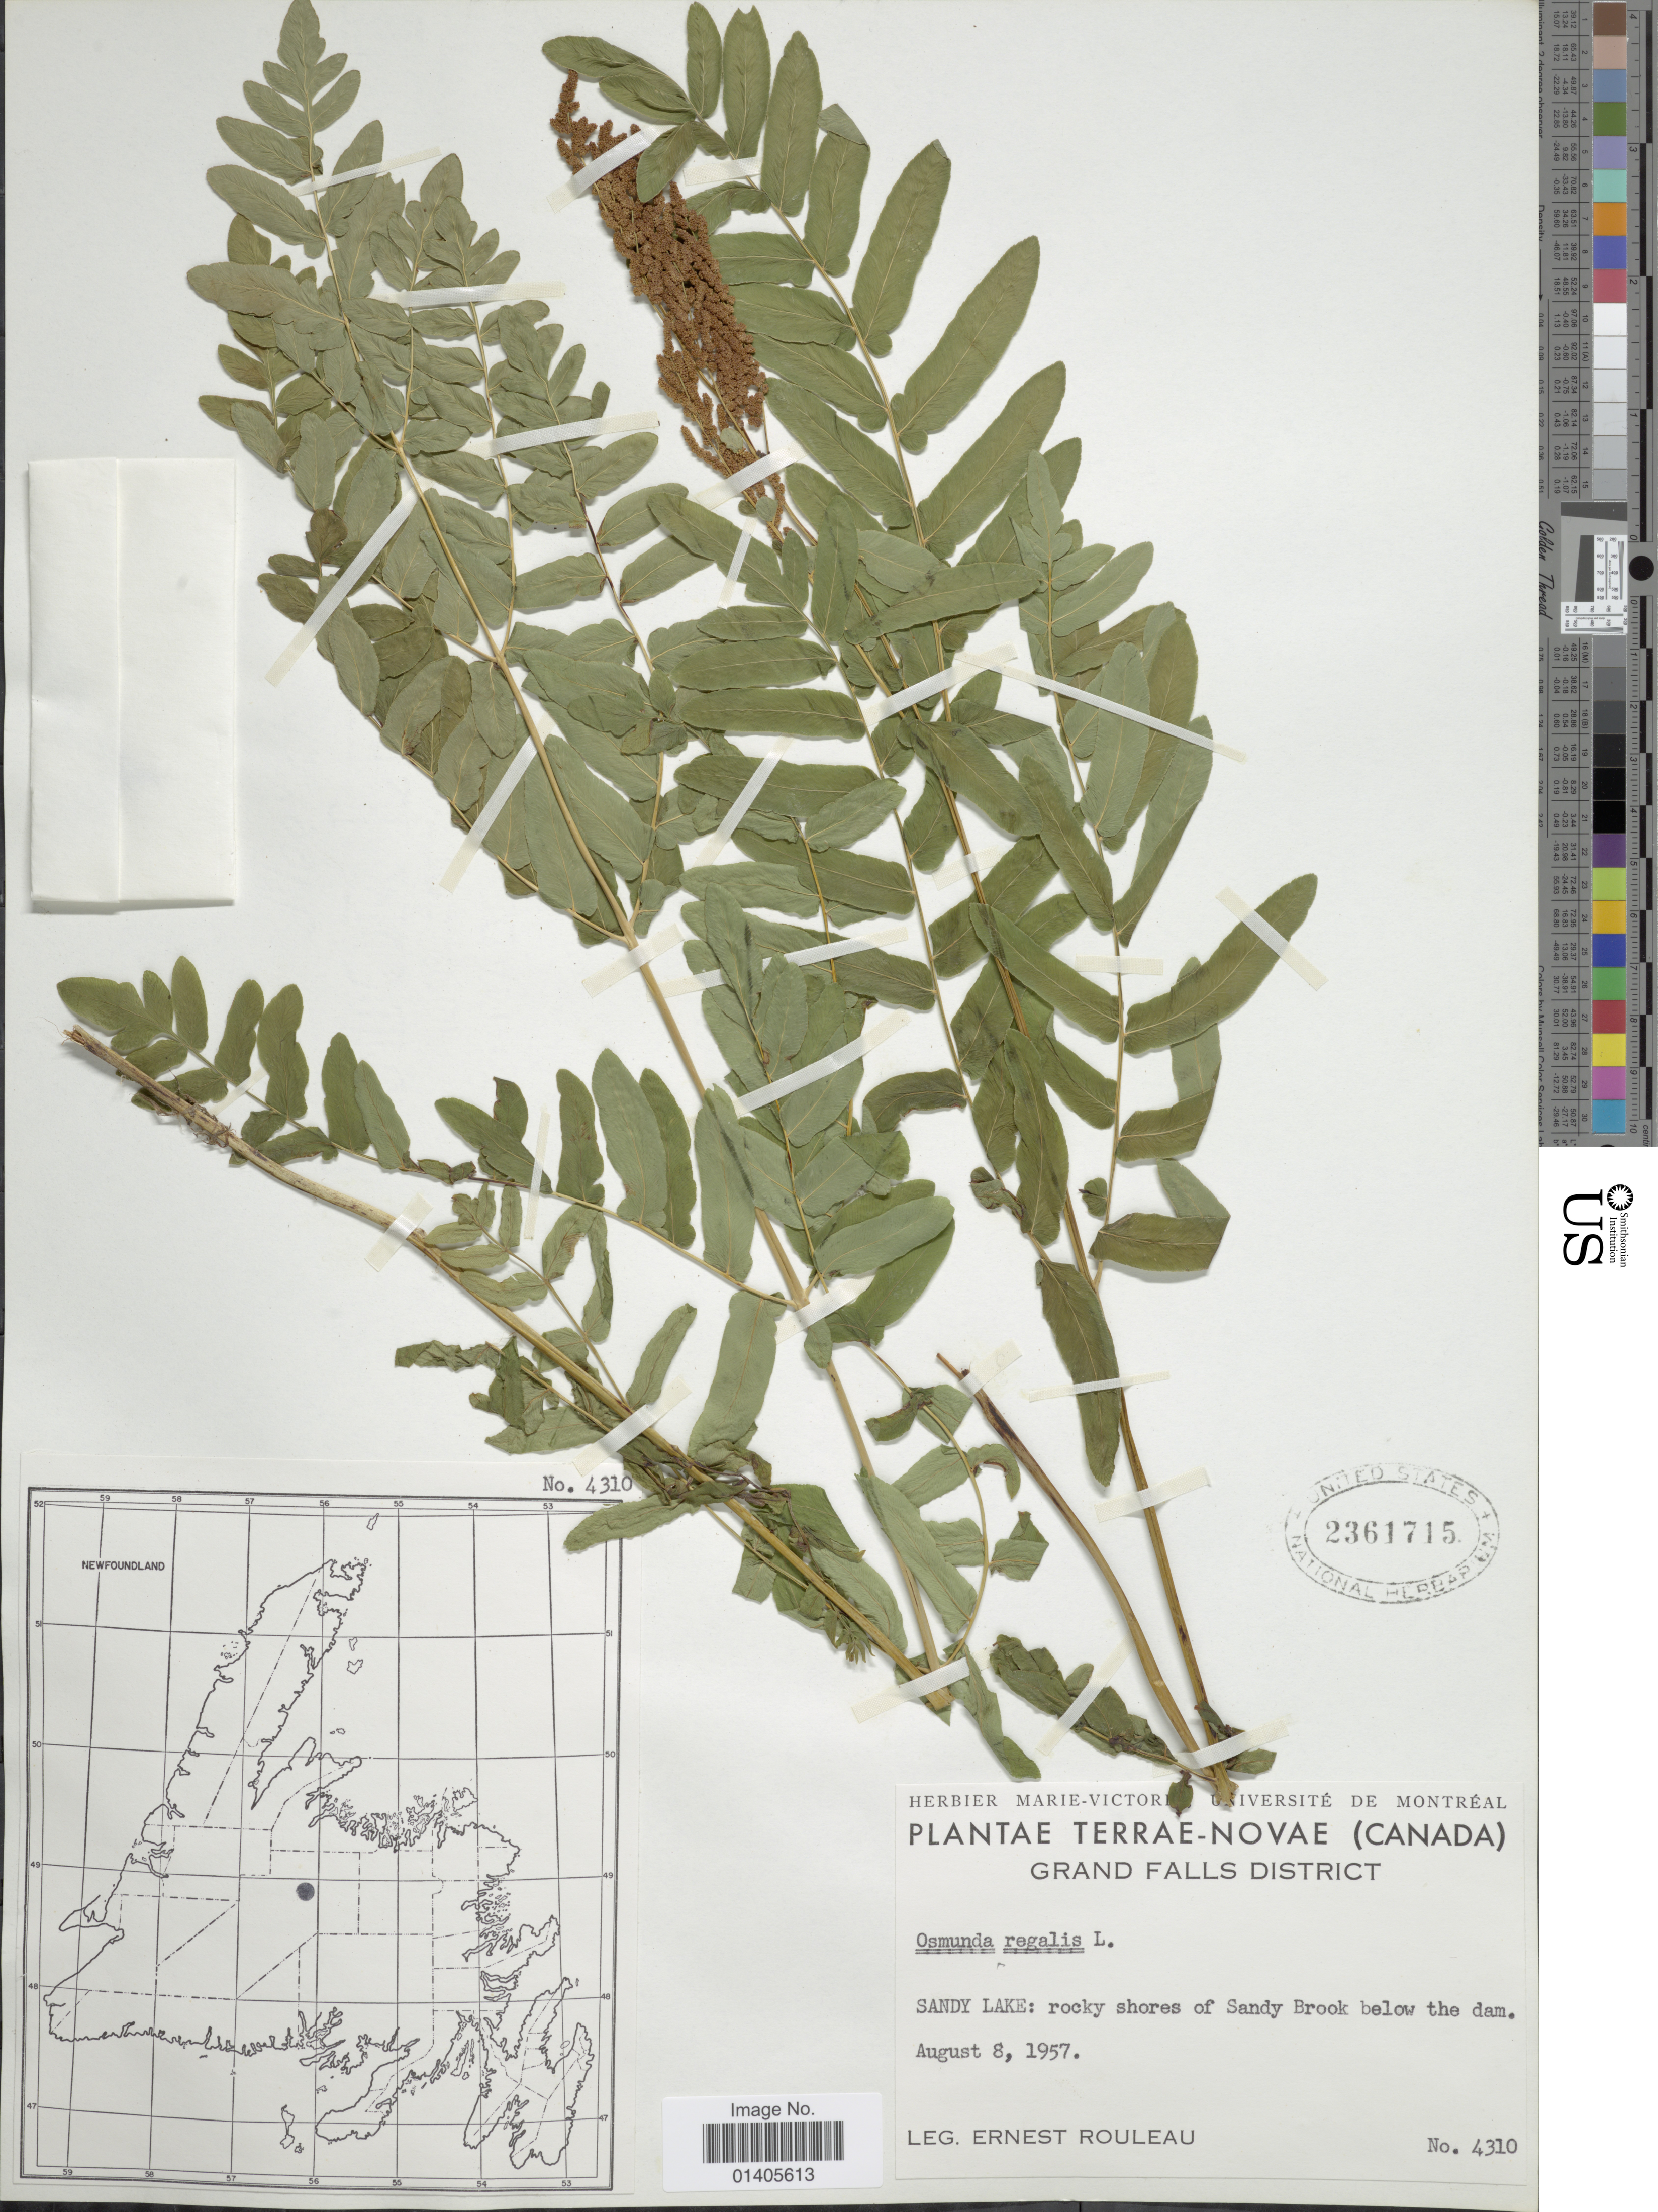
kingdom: Plantae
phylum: Tracheophyta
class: Polypodiopsida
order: Osmundales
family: Osmundaceae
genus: Osmunda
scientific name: Osmunda regalis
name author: L.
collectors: J. Rouleau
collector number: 4310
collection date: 1957-08-08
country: Canada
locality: Terrae-Novae, Grand Falls District, Sandy Lake: rocky shores of Sandy Brook below the dam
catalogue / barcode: US 2361715